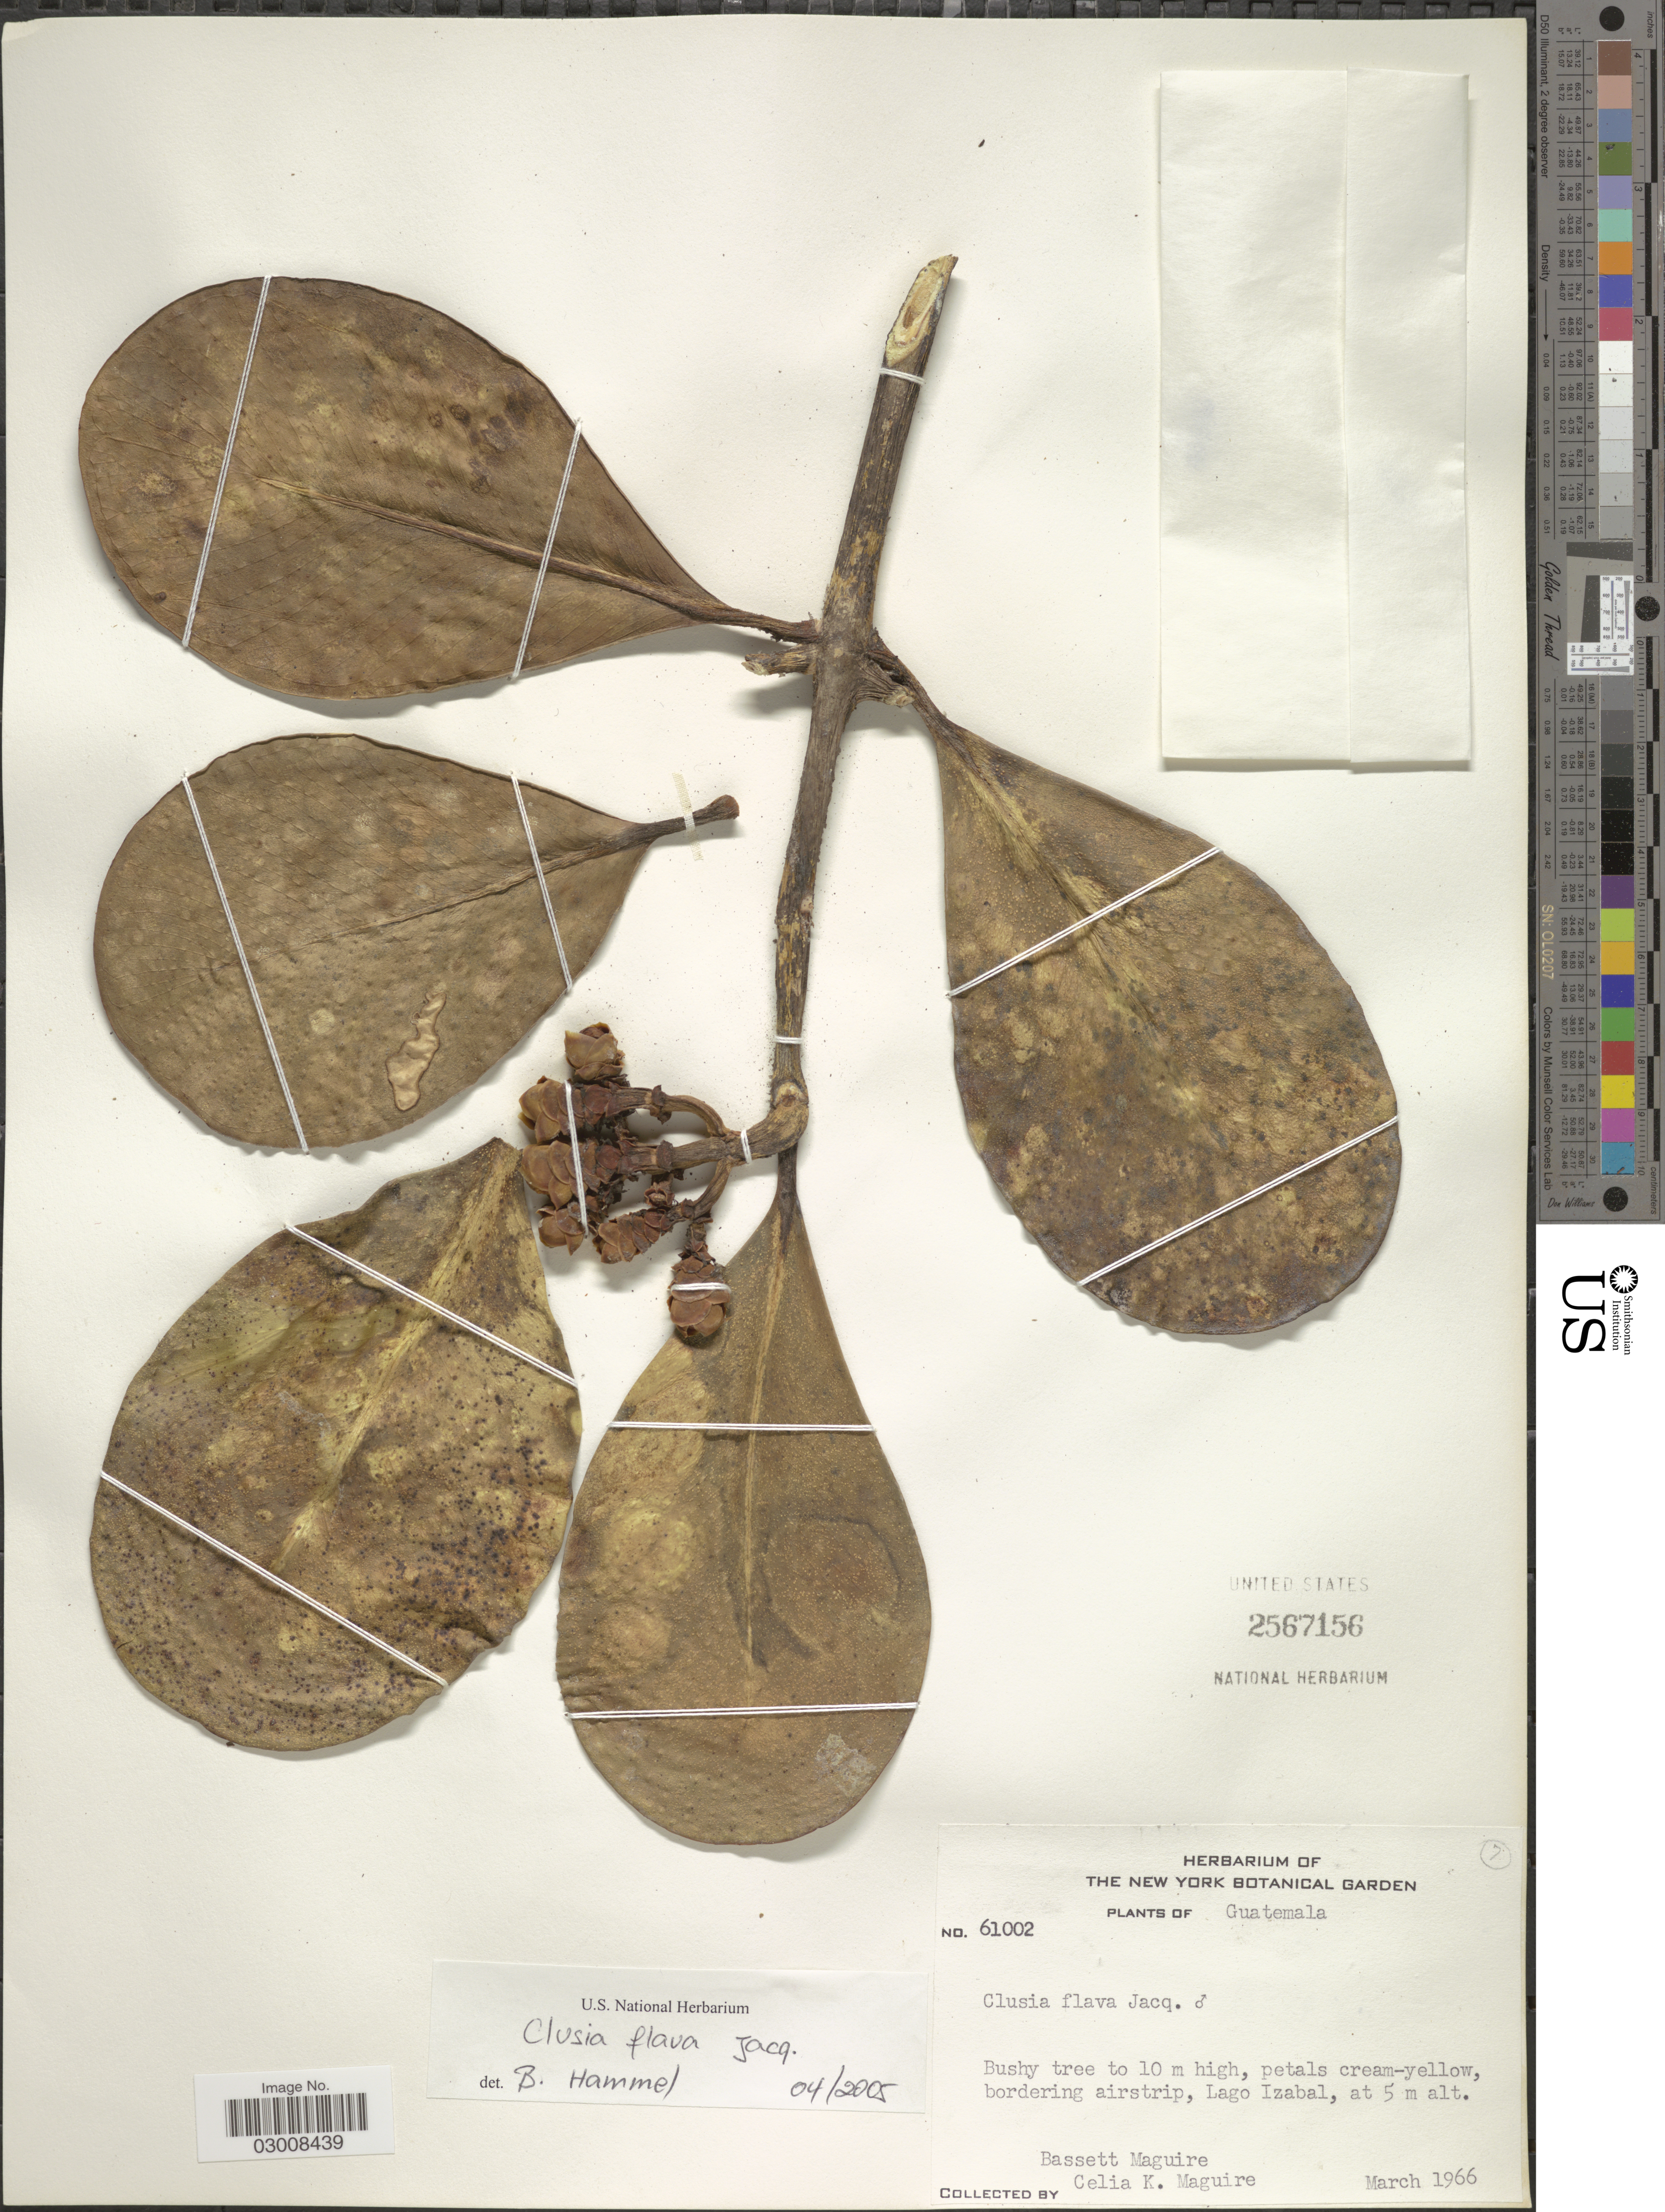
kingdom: Plantae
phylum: Tracheophyta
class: Magnoliopsida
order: Malpighiales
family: Clusiaceae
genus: Clusia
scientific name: Clusia flava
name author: Jacq.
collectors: B. Maguire & C. K. Maguire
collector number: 61002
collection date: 1966-03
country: Guatemala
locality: Bordering airstrip, Lago Izabal.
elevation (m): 5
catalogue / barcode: US 2567156